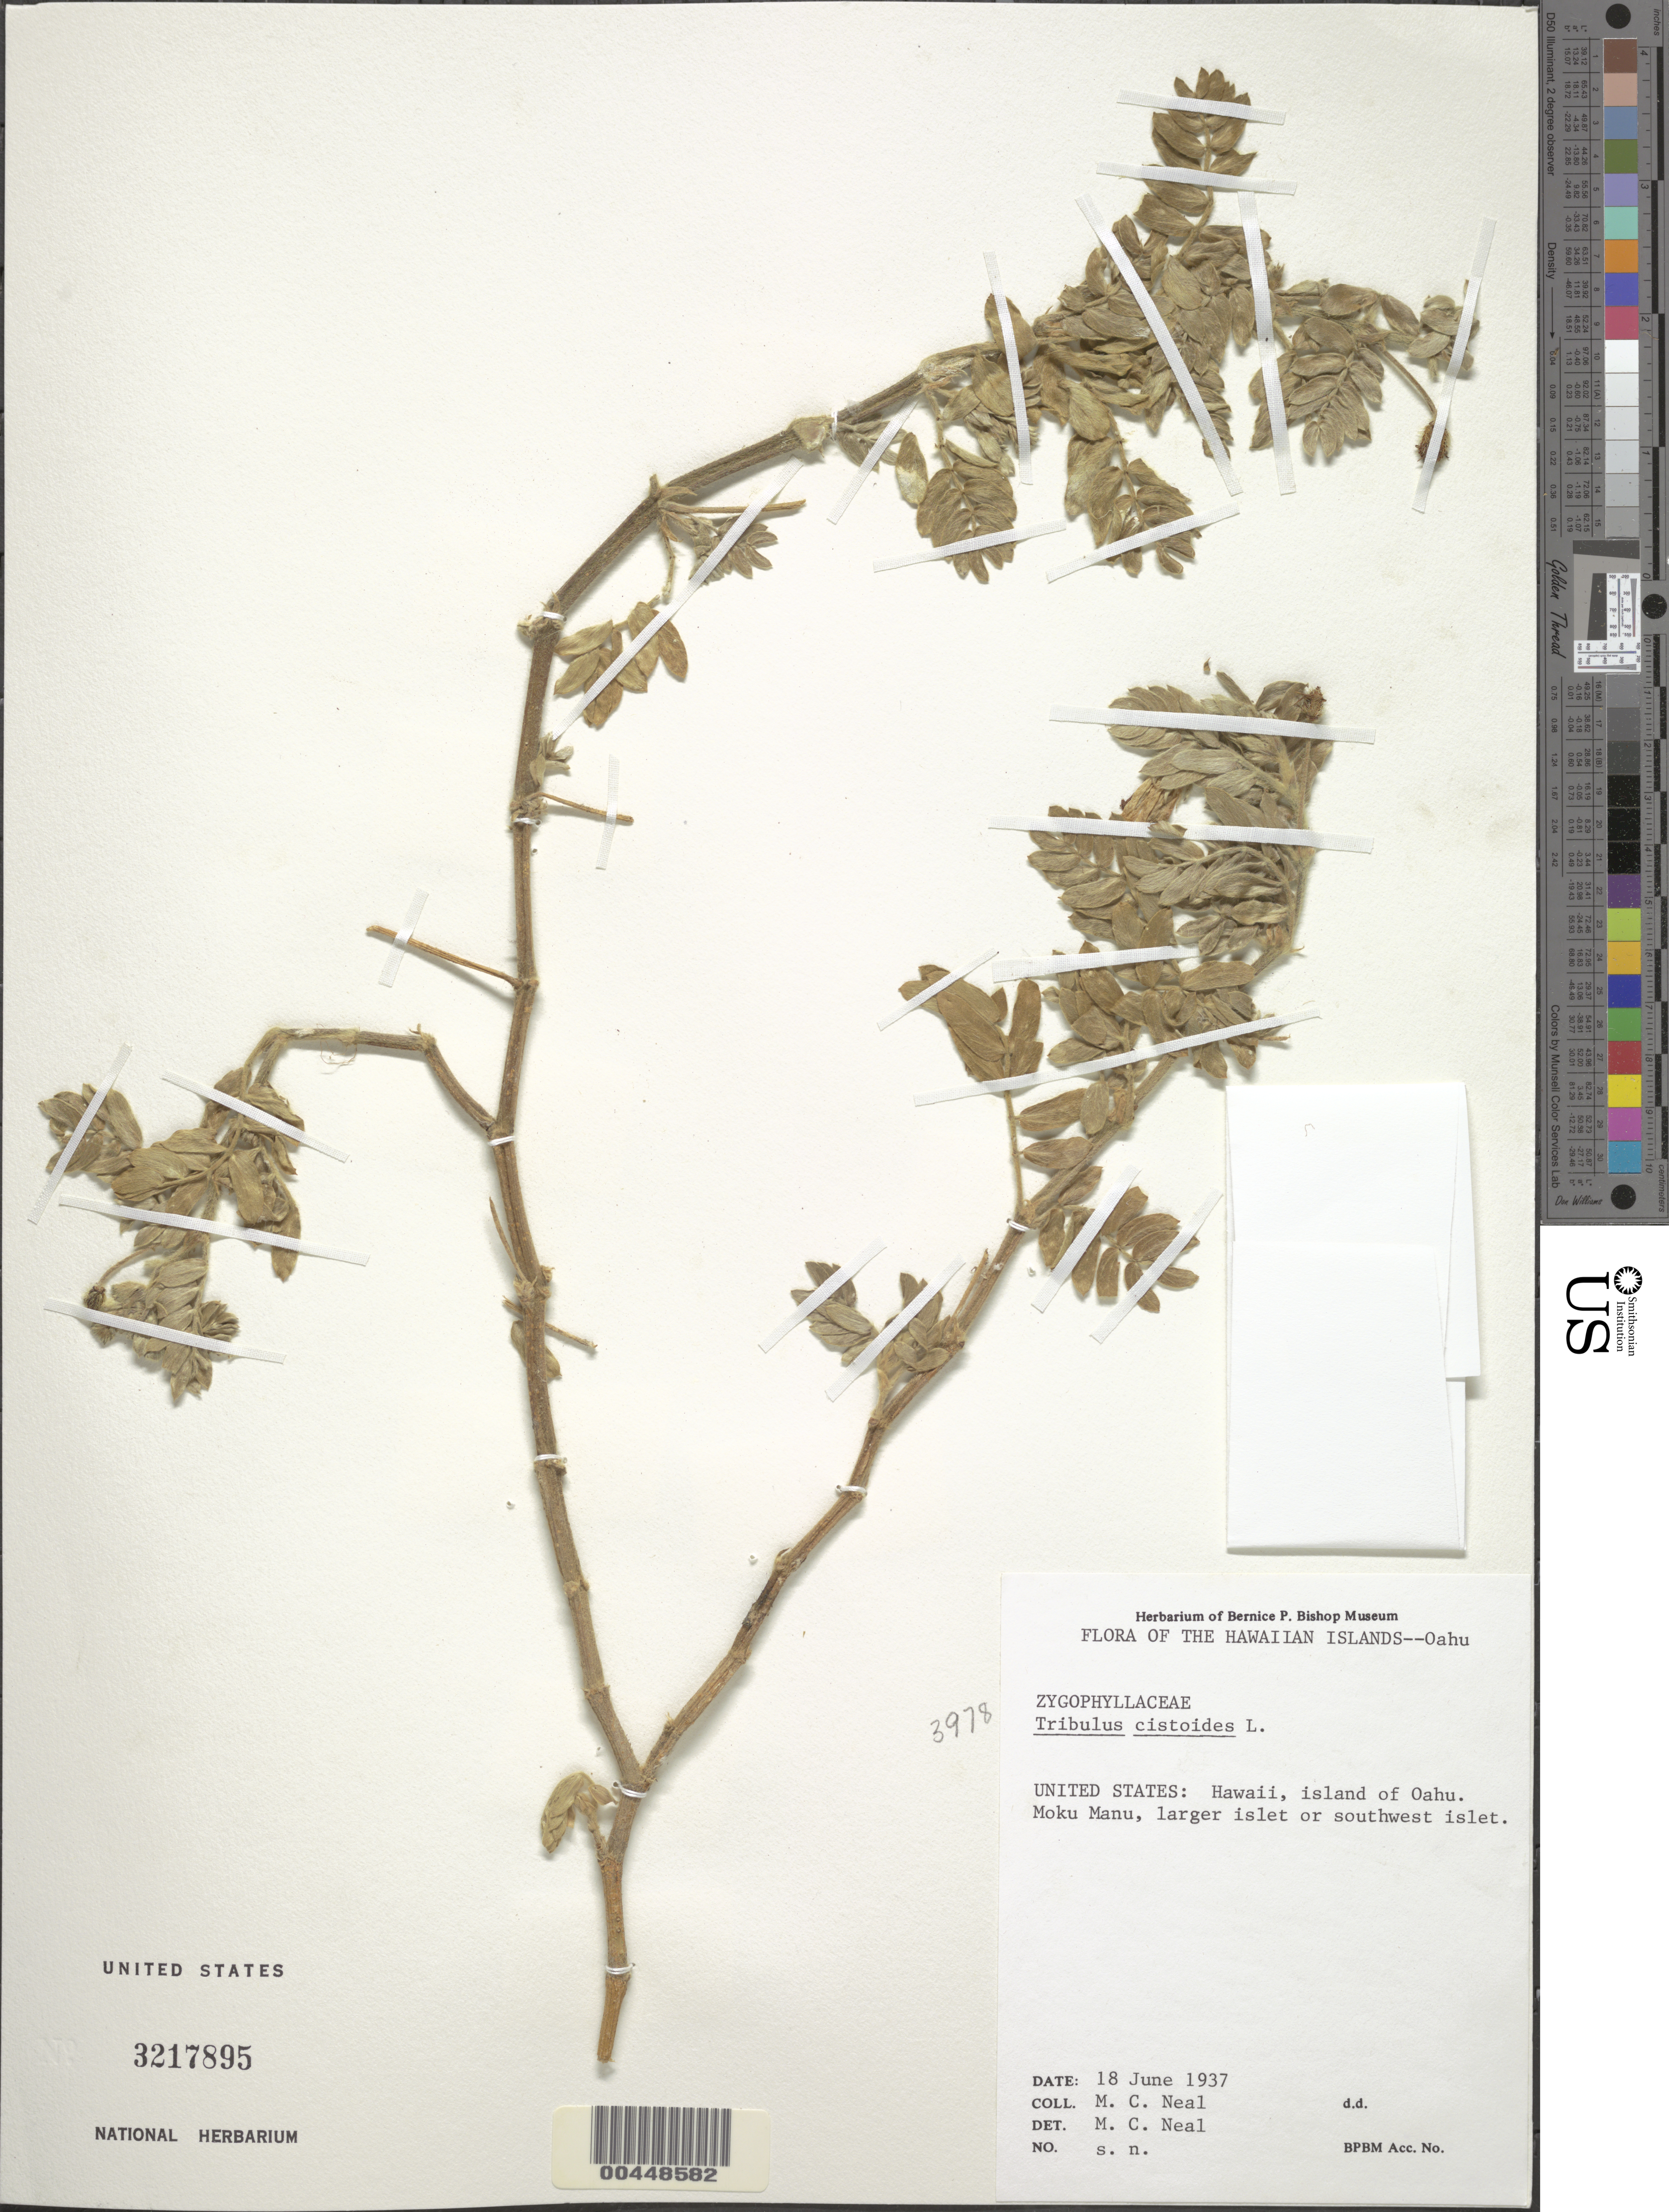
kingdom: Plantae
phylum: Tracheophyta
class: Magnoliopsida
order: Zygophyllales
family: Zygophyllaceae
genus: Tribulus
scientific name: Tribulus cistoides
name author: L.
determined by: Ning, W. S.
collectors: W. Ning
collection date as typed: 18 Jun 1937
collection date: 1937-06-18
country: United States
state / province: Hawaii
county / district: Honolulu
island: Moku Manu Islet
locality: Moku Manu, larger islet or SW islet, near Oahu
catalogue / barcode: US 3217895